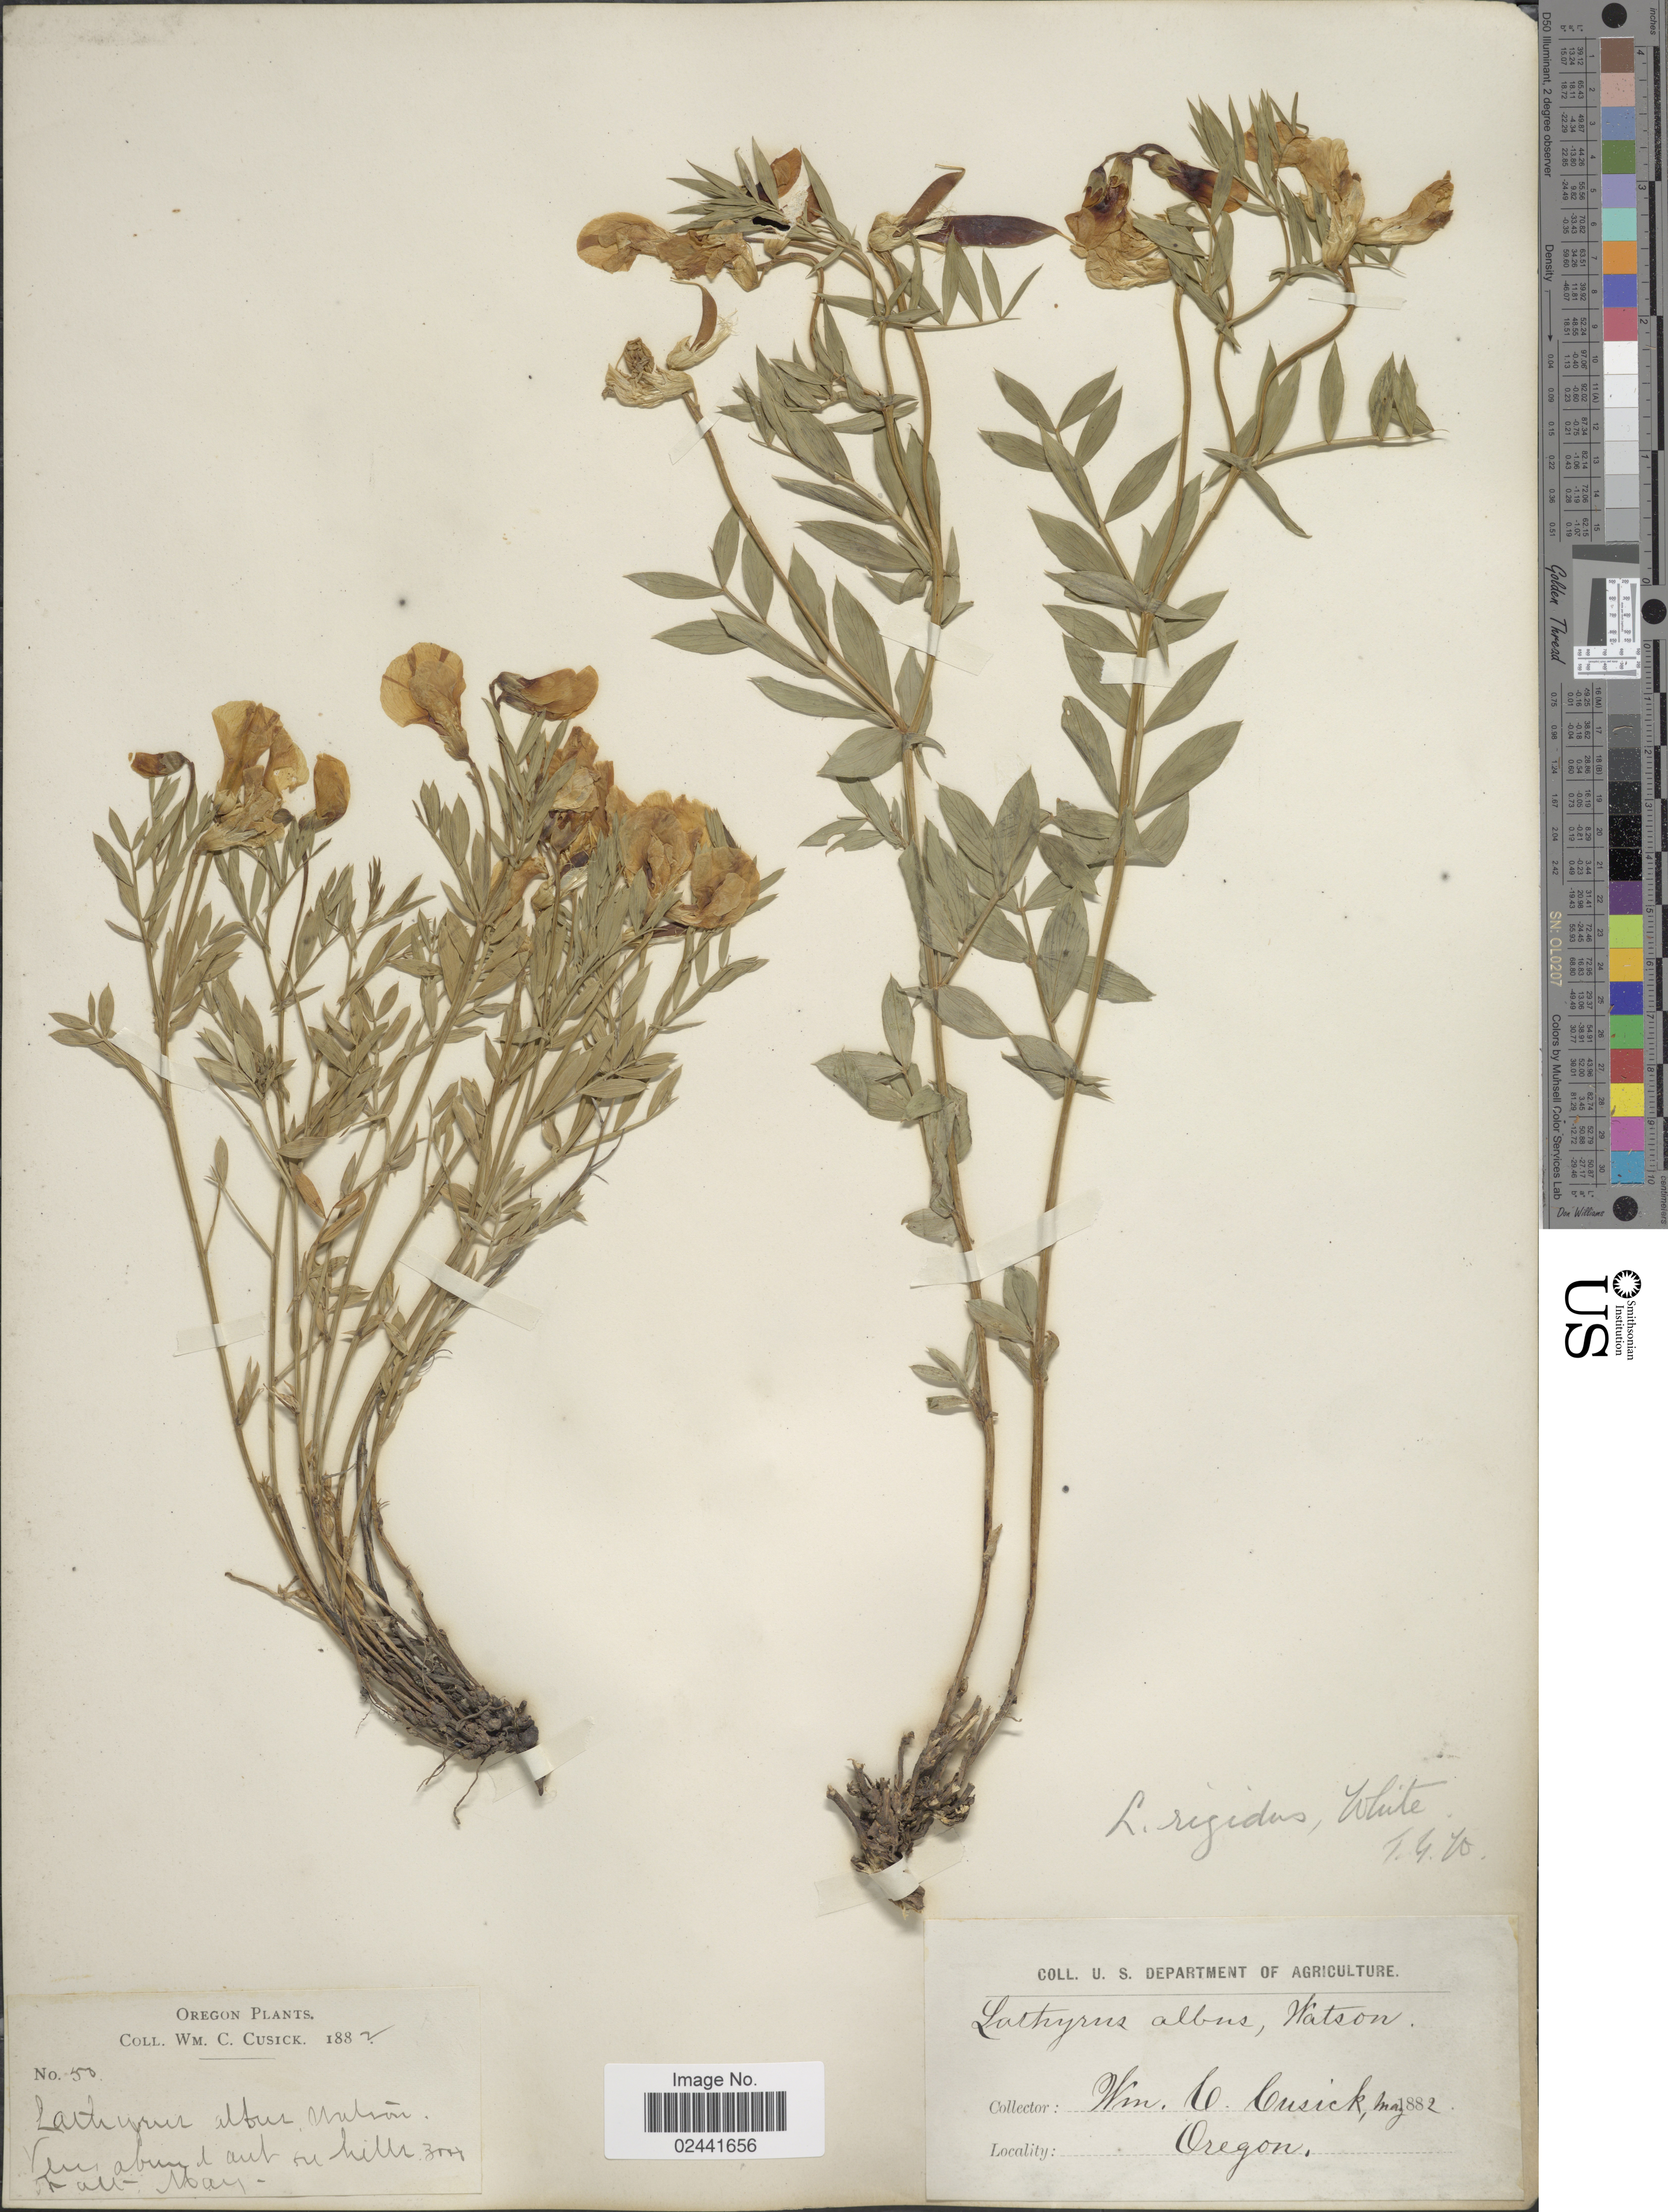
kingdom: Plantae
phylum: Tracheophyta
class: Magnoliopsida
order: Fabales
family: Fabaceae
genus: Lathyrus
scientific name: Lathyrus rigidus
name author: T.G. White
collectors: W. C. Cusick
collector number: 50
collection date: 1882-05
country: United States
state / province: Oregon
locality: On hills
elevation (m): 91